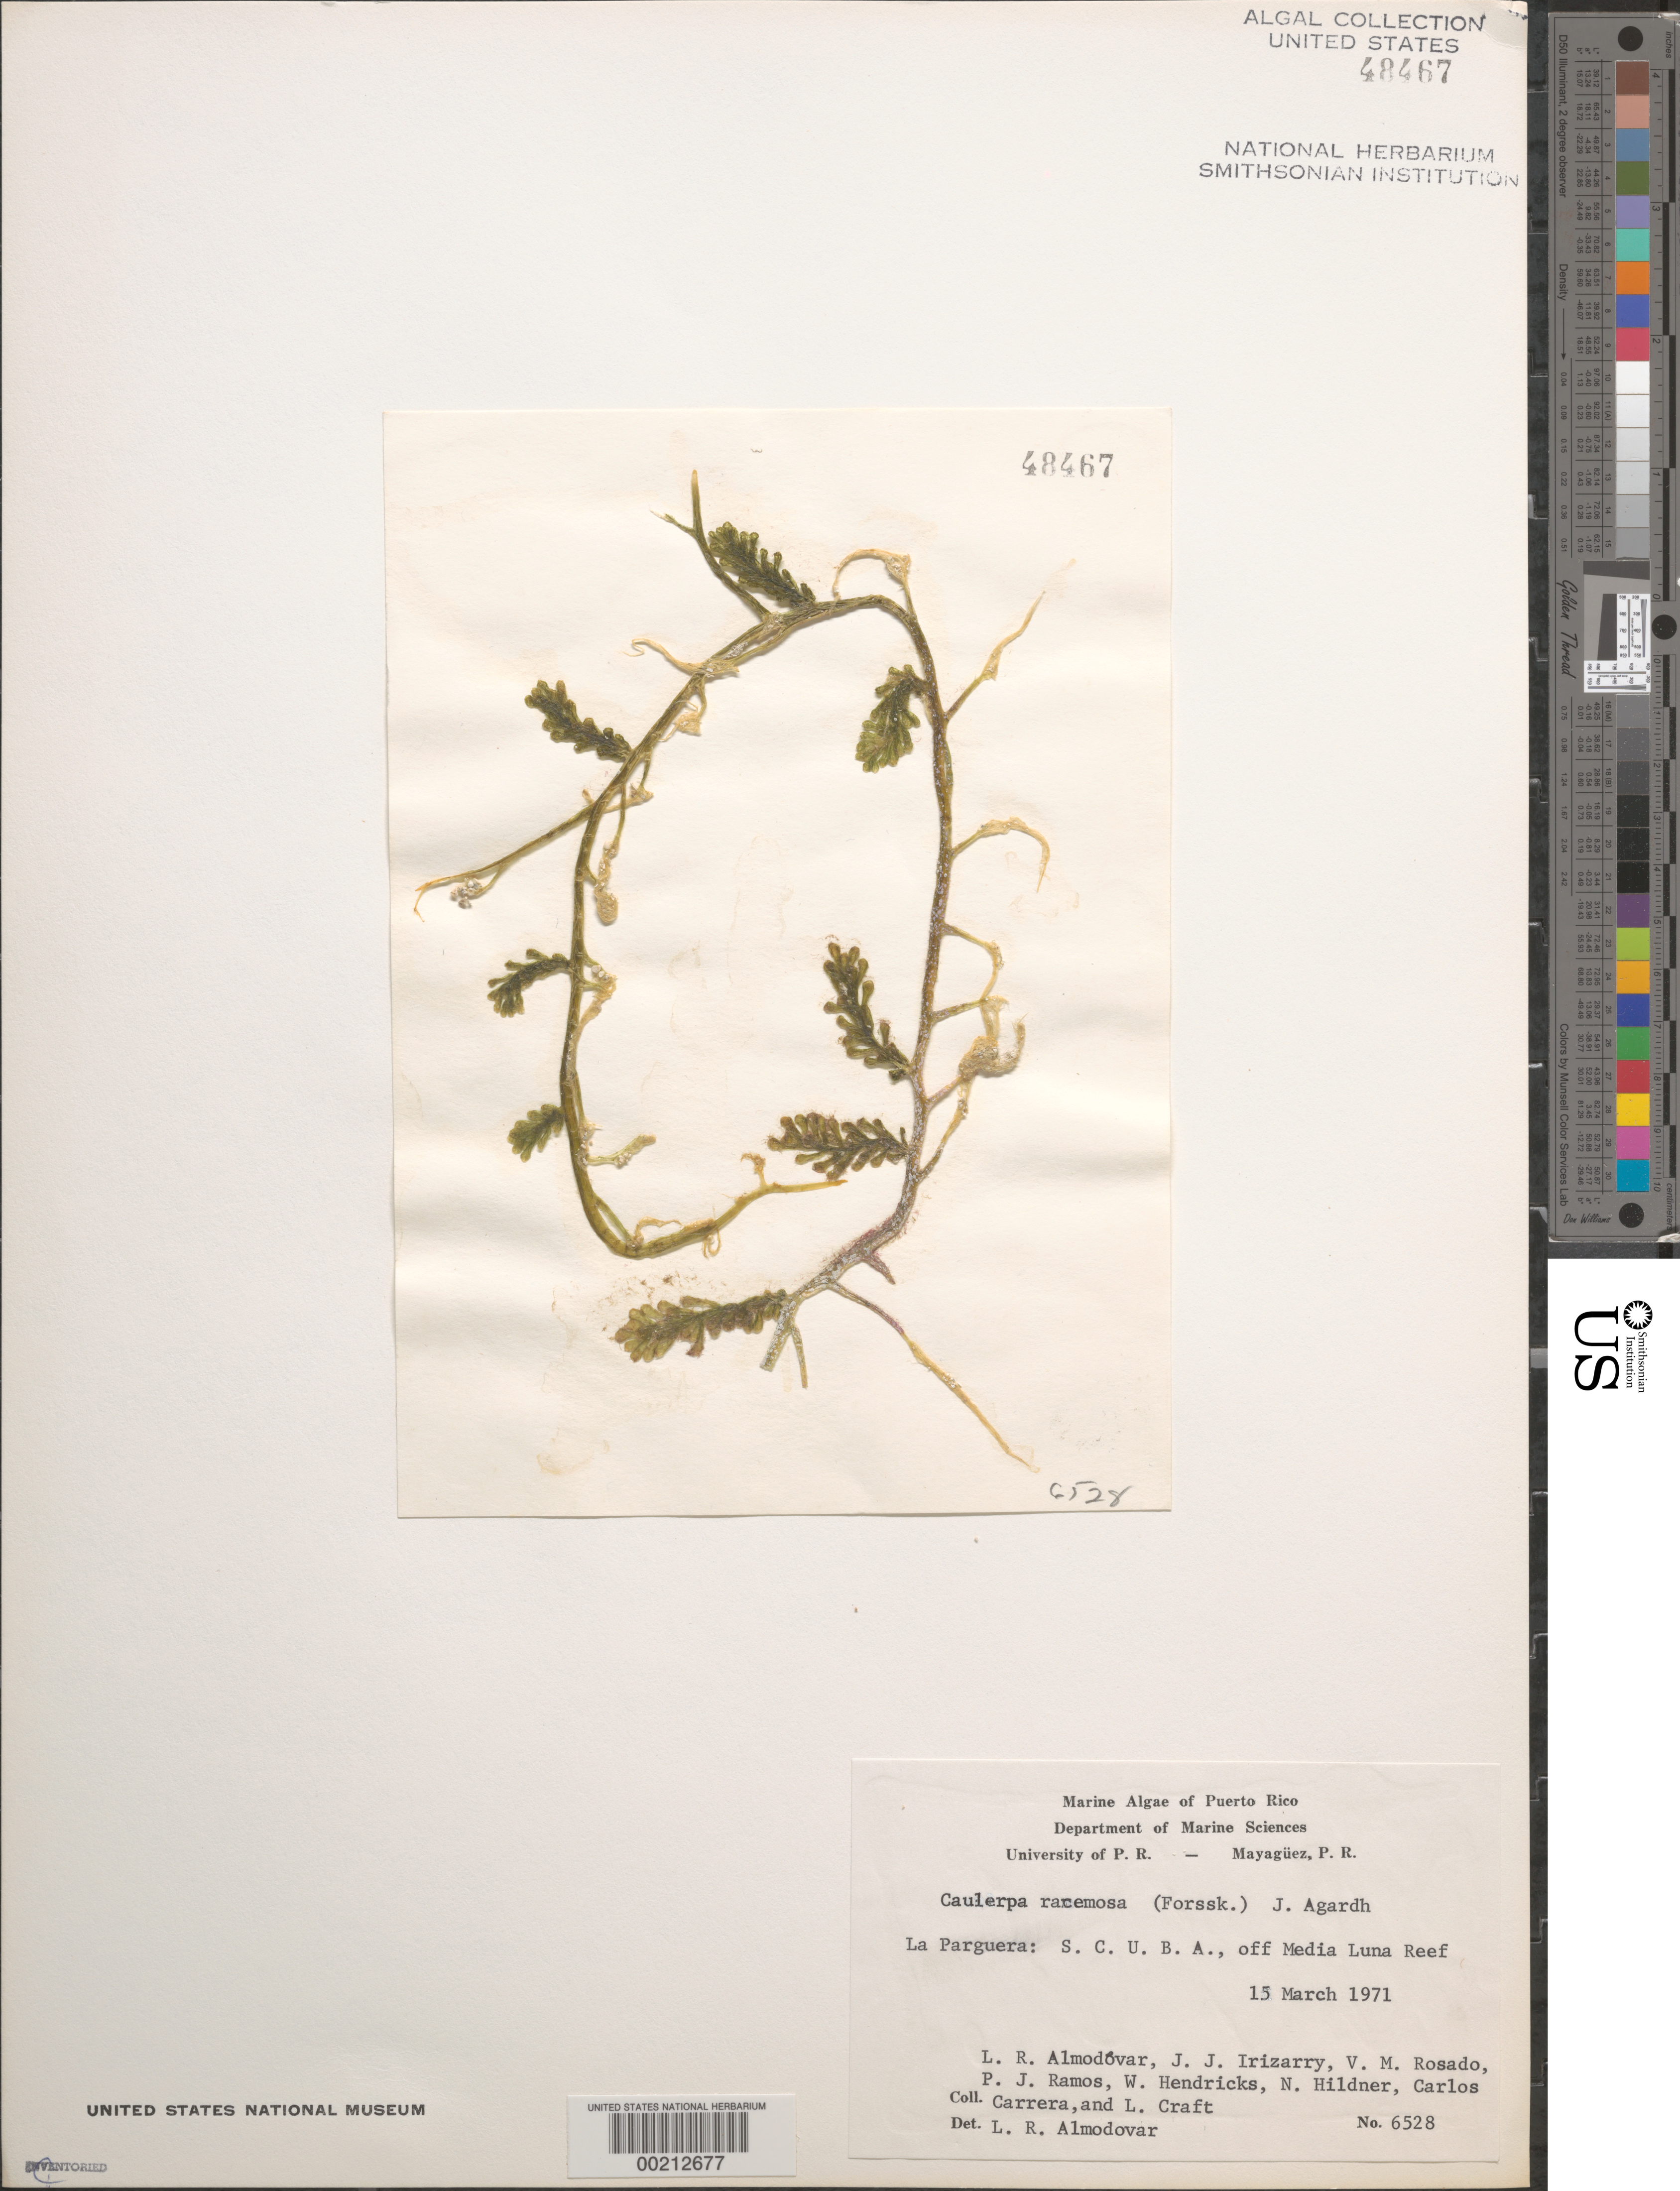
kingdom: Plantae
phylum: Chlorophyta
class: Ulvophyceae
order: Bryopsidales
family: Caulerpaceae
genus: Caulerpa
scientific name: Caulerpa racemosa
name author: (Forssk.) J. Agardh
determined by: Almodovar, L. R.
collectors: L. Almodovar, J. Irizarry, V. Rosado, P. Ramos, W. Hendricks, N. Hildner, C. Carrera, L. Craft & L. Craft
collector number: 6528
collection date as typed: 15 Mar 1971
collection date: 1971-03-15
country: Puerto Rico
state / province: Lajas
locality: La Parguera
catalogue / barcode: US 48467